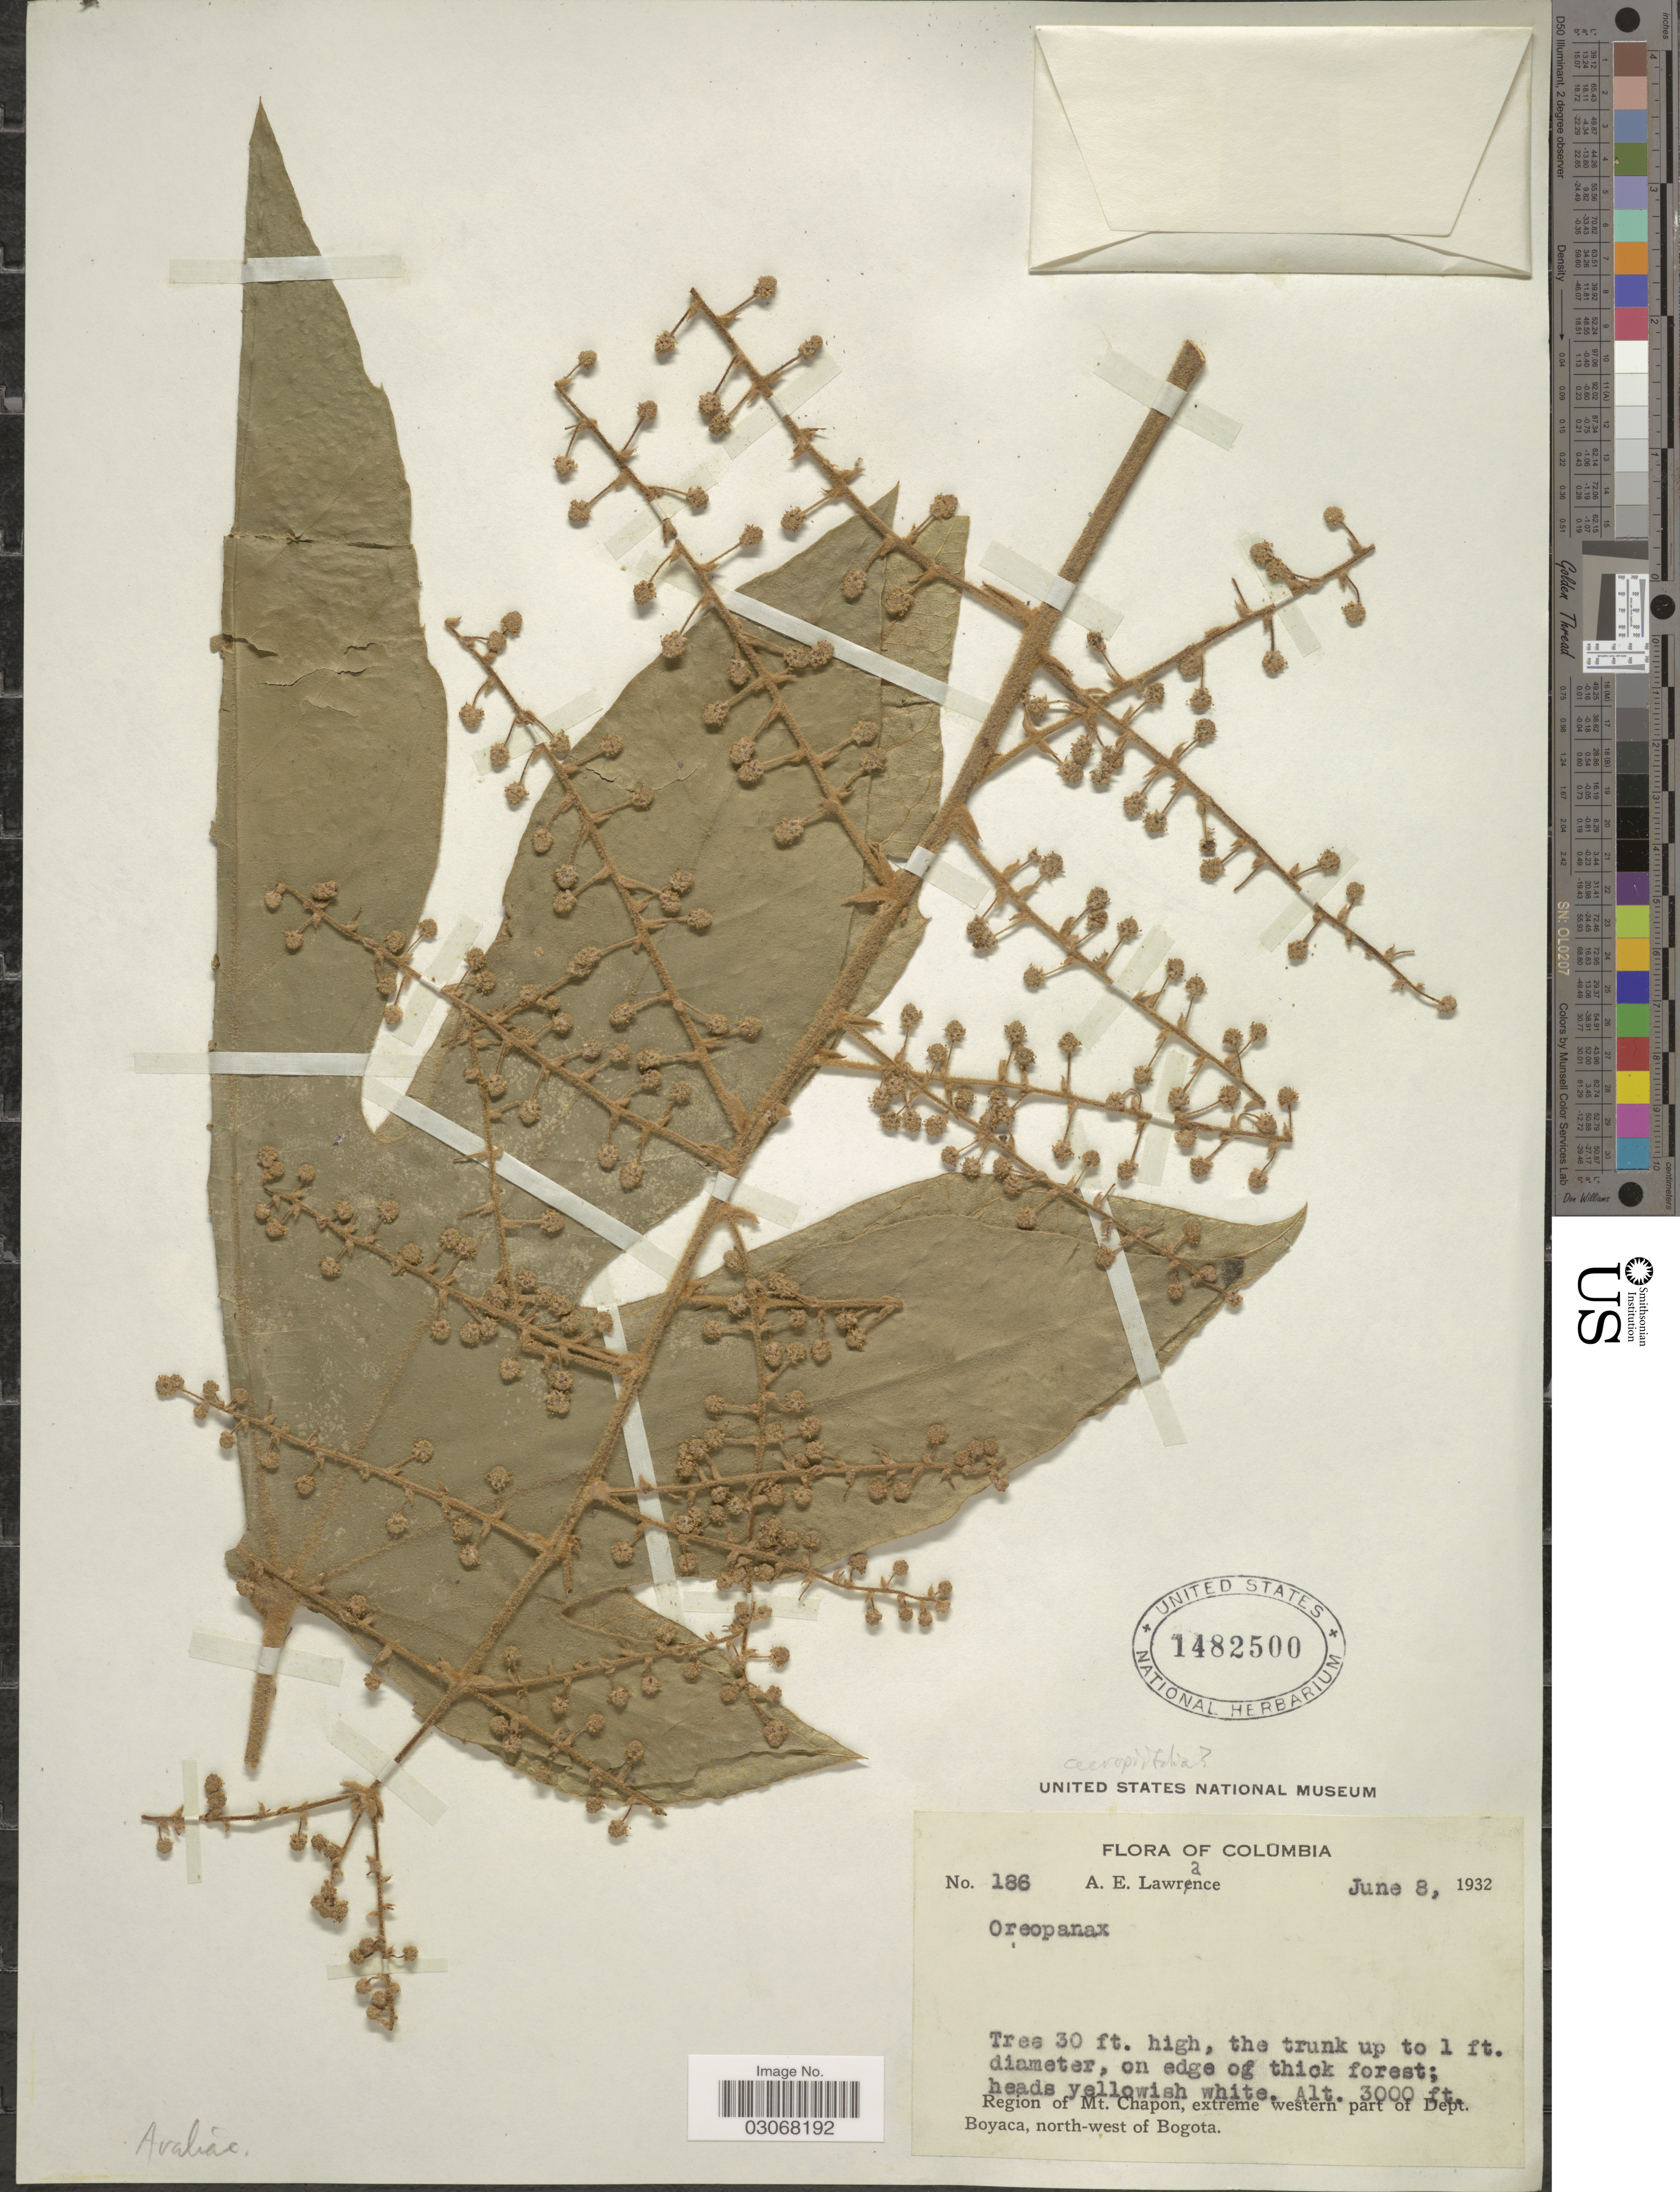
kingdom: Plantae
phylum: Tracheophyta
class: Magnoliopsida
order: Apiales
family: Araliaceae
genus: Oreopanax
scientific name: Oreopanax sp.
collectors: A. Lawrance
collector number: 186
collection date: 1932-06-08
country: Colombia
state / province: Boyacá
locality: Region of Mt. Chapon, extreme western part of Dept. Boyaca, north-west of Bogota.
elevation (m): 914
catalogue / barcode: US 1482500